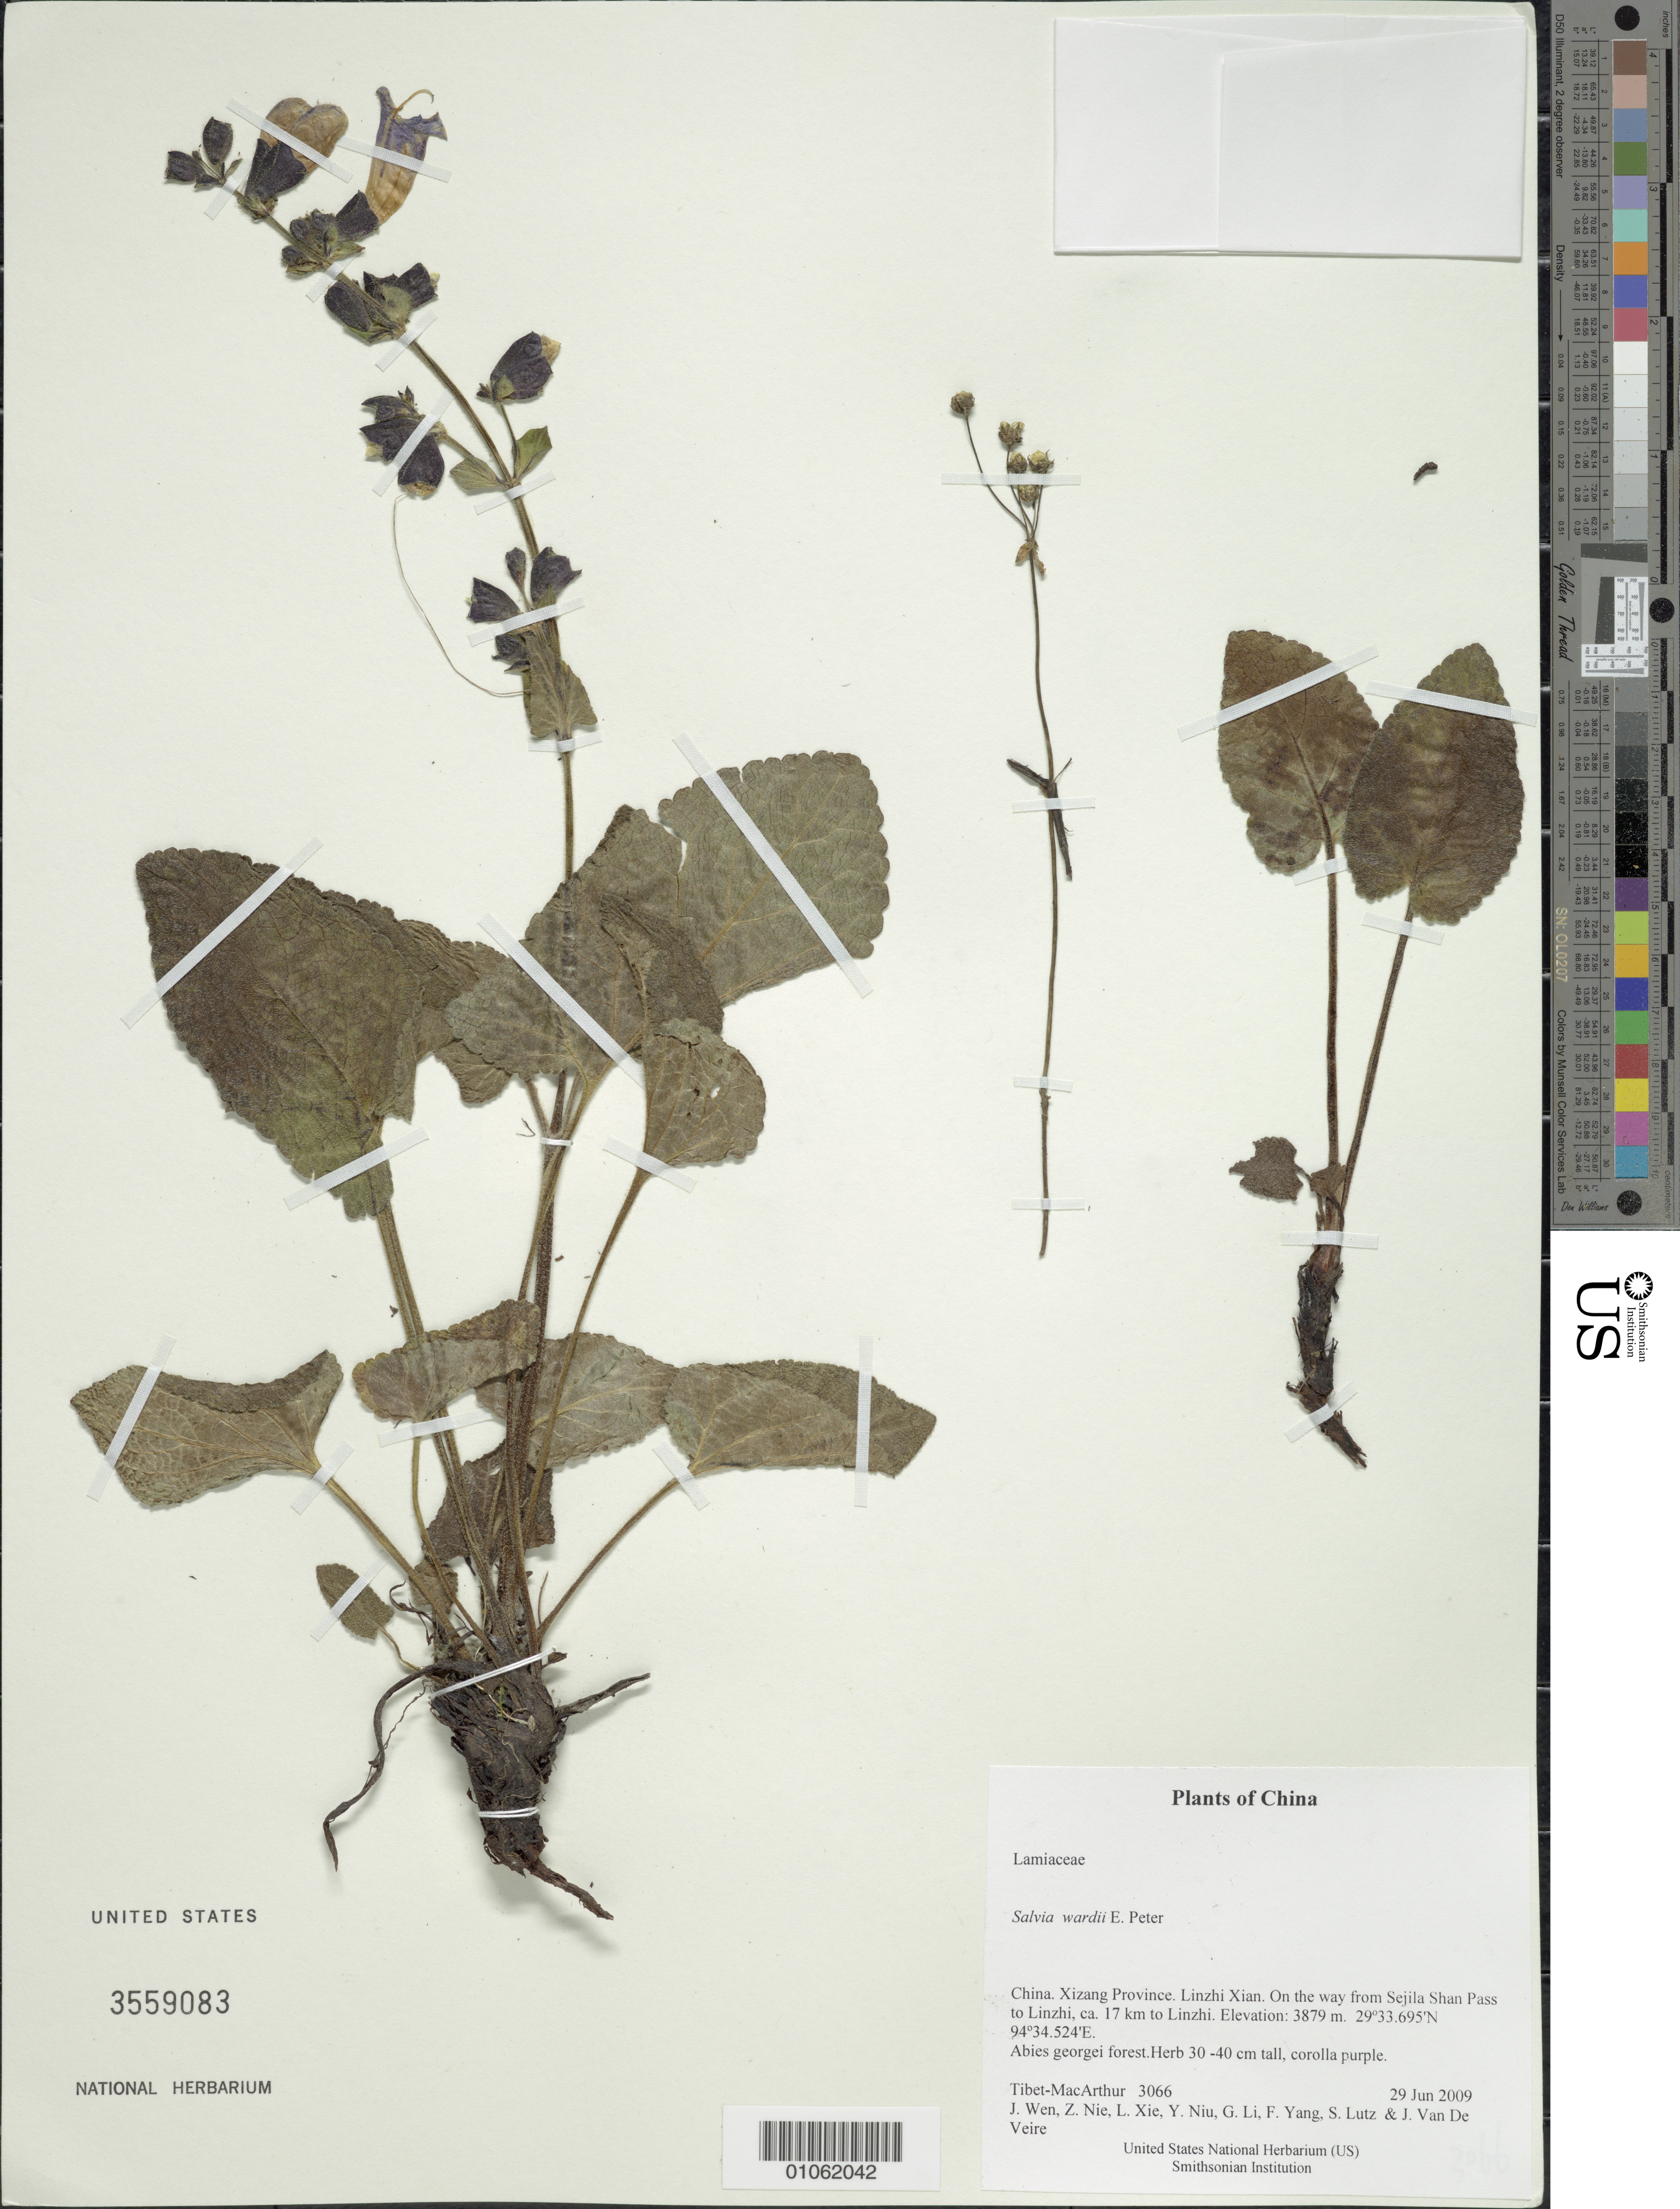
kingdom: Plantae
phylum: Tracheophyta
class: Magnoliopsida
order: Lamiales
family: Lamiaceae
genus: Salvia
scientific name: Salvia wardii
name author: E. Peter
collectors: Tibet-MacArthur, J. Wen, Z. Nie, L. Xie, Y. Niu, G. Li, F. Yang, S. Lutz & J. Van De Veire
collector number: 3066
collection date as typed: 29 Jun 2009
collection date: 2009-06-29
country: China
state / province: Xizang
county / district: Linzhi Xian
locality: On the way from Sejila Shan Pass to Linzhi, ca. 17 km to Linzhi.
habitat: Abies georgei forest.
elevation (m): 3879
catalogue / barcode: US 3559083